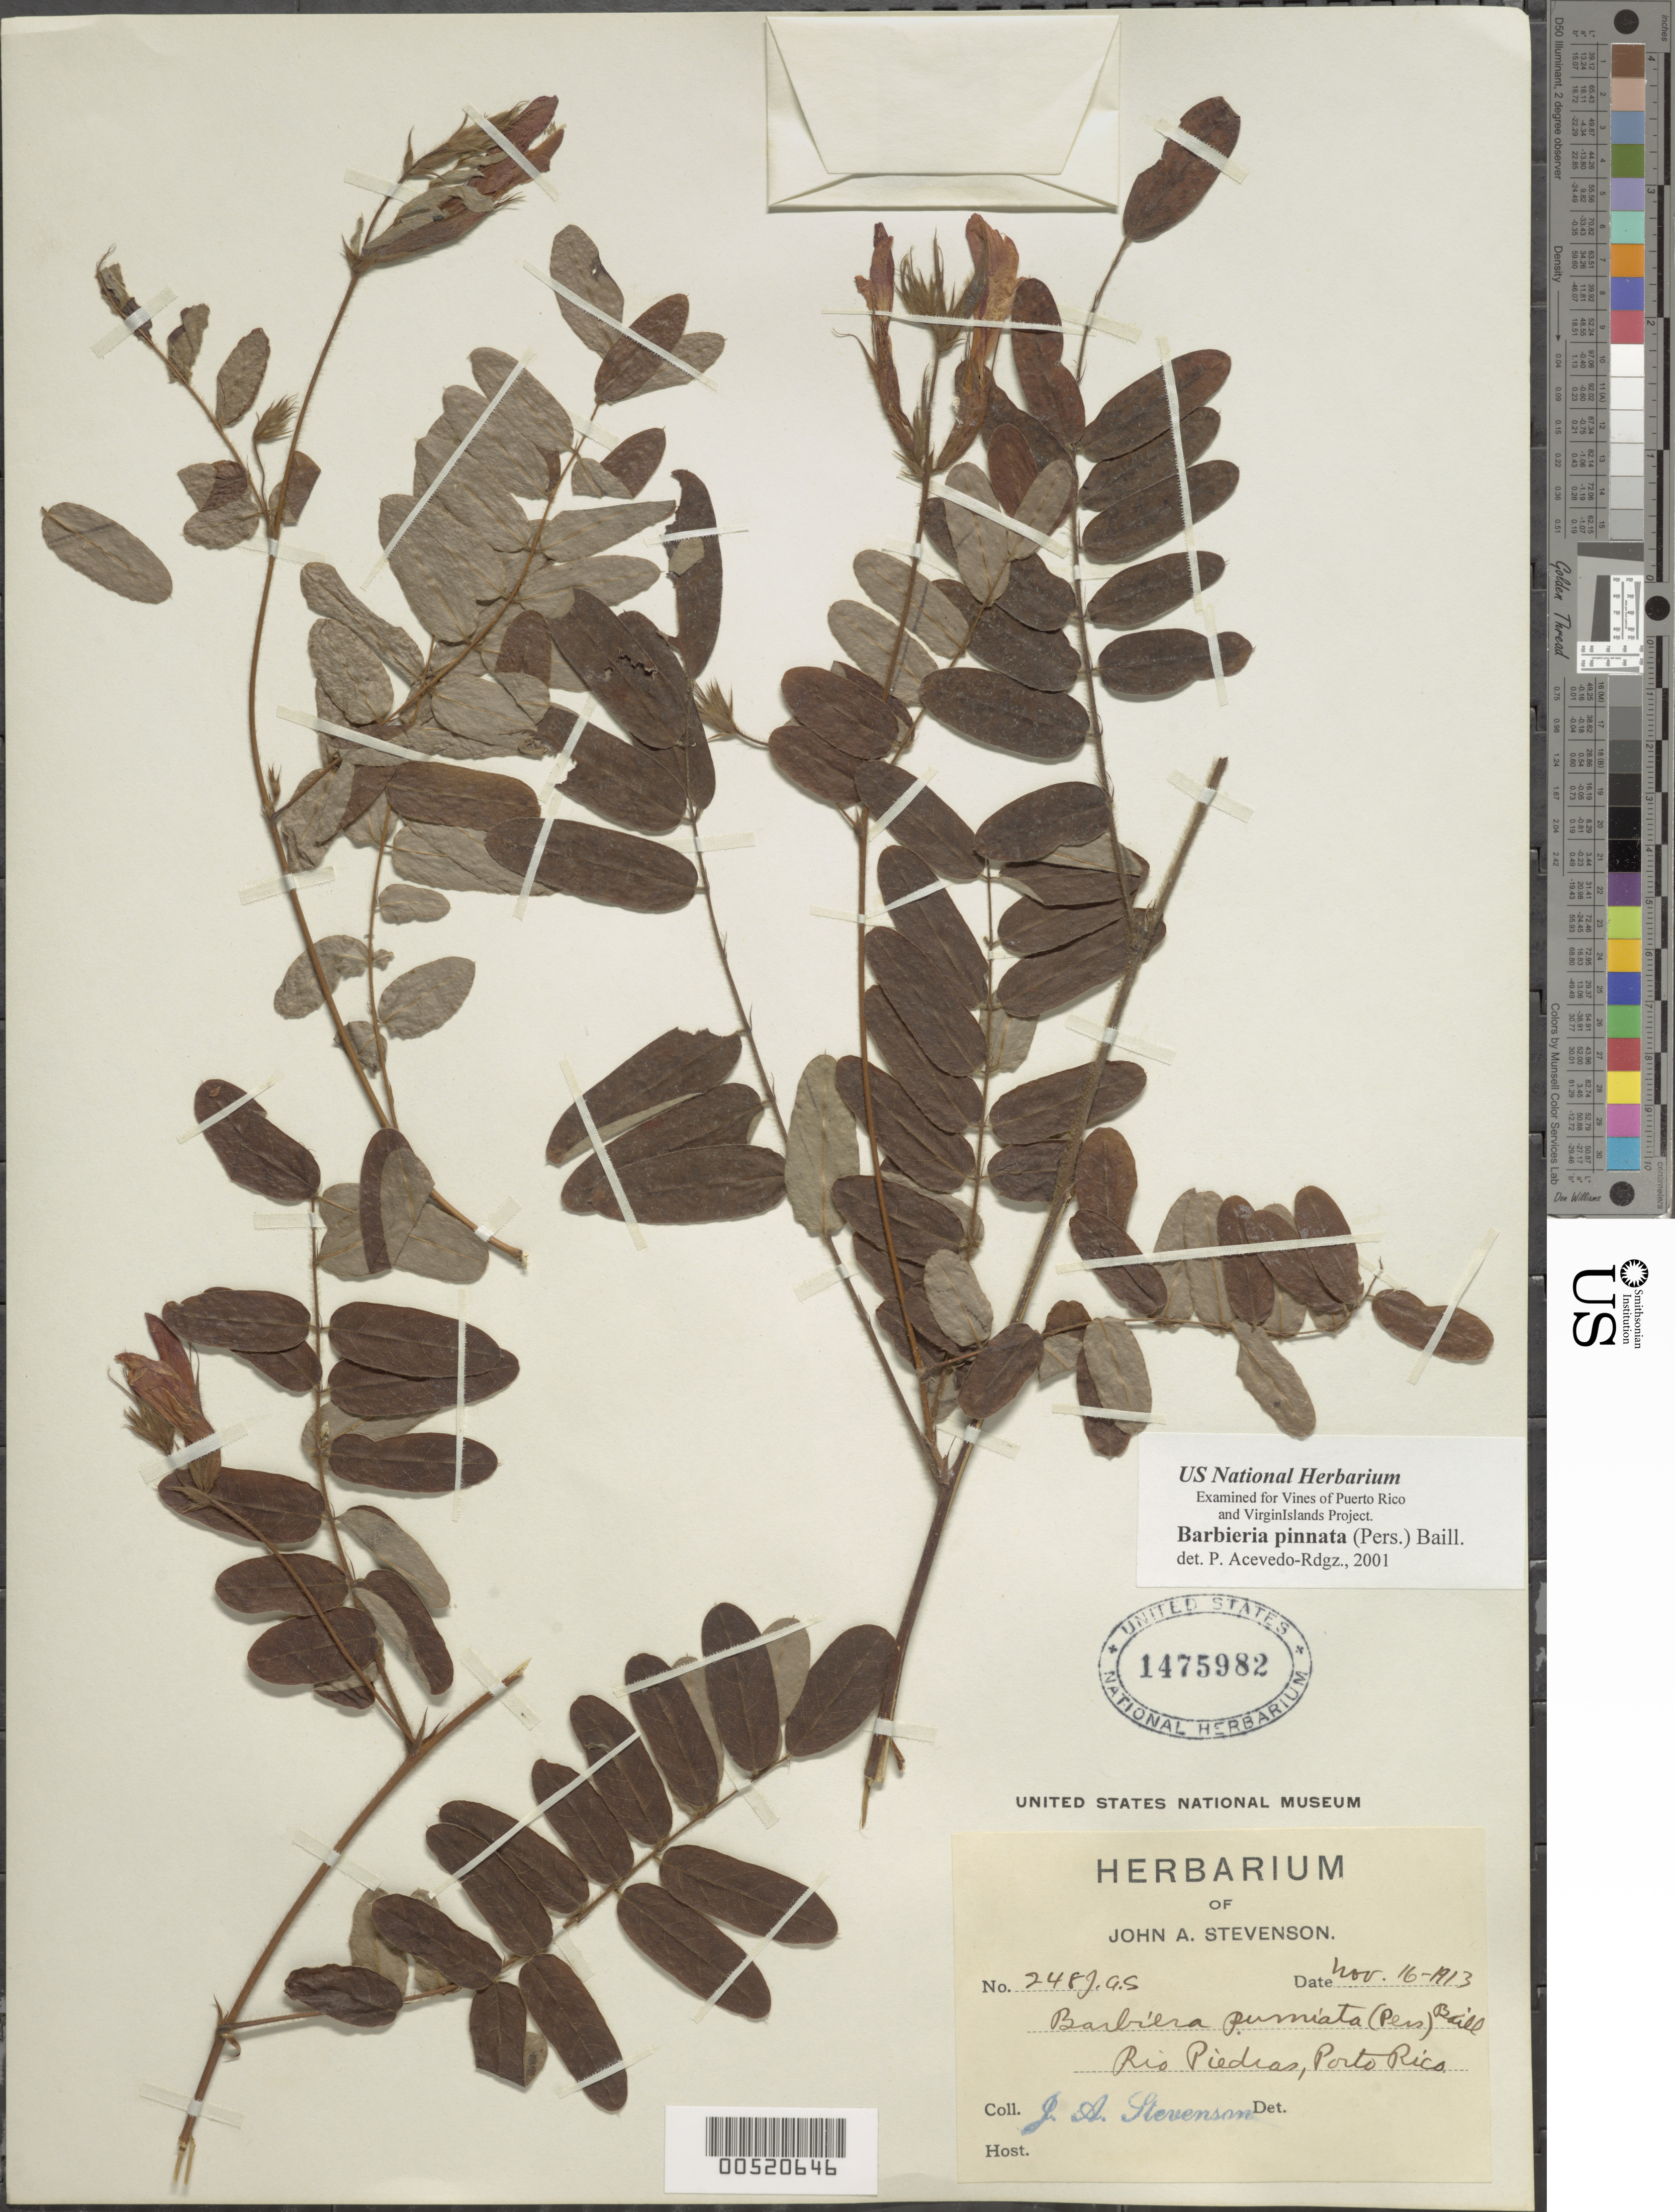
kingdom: Plantae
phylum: Tracheophyta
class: Magnoliopsida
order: Fabales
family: Fabaceae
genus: Barbieria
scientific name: Barbieria pinnata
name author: (Pers.) Baill.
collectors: J. Stevenson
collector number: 248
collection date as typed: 16 Nov 1913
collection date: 1913-11-16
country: Puerto Rico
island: Greater Antilles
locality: Rio Piedras.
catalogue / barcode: US 1475982